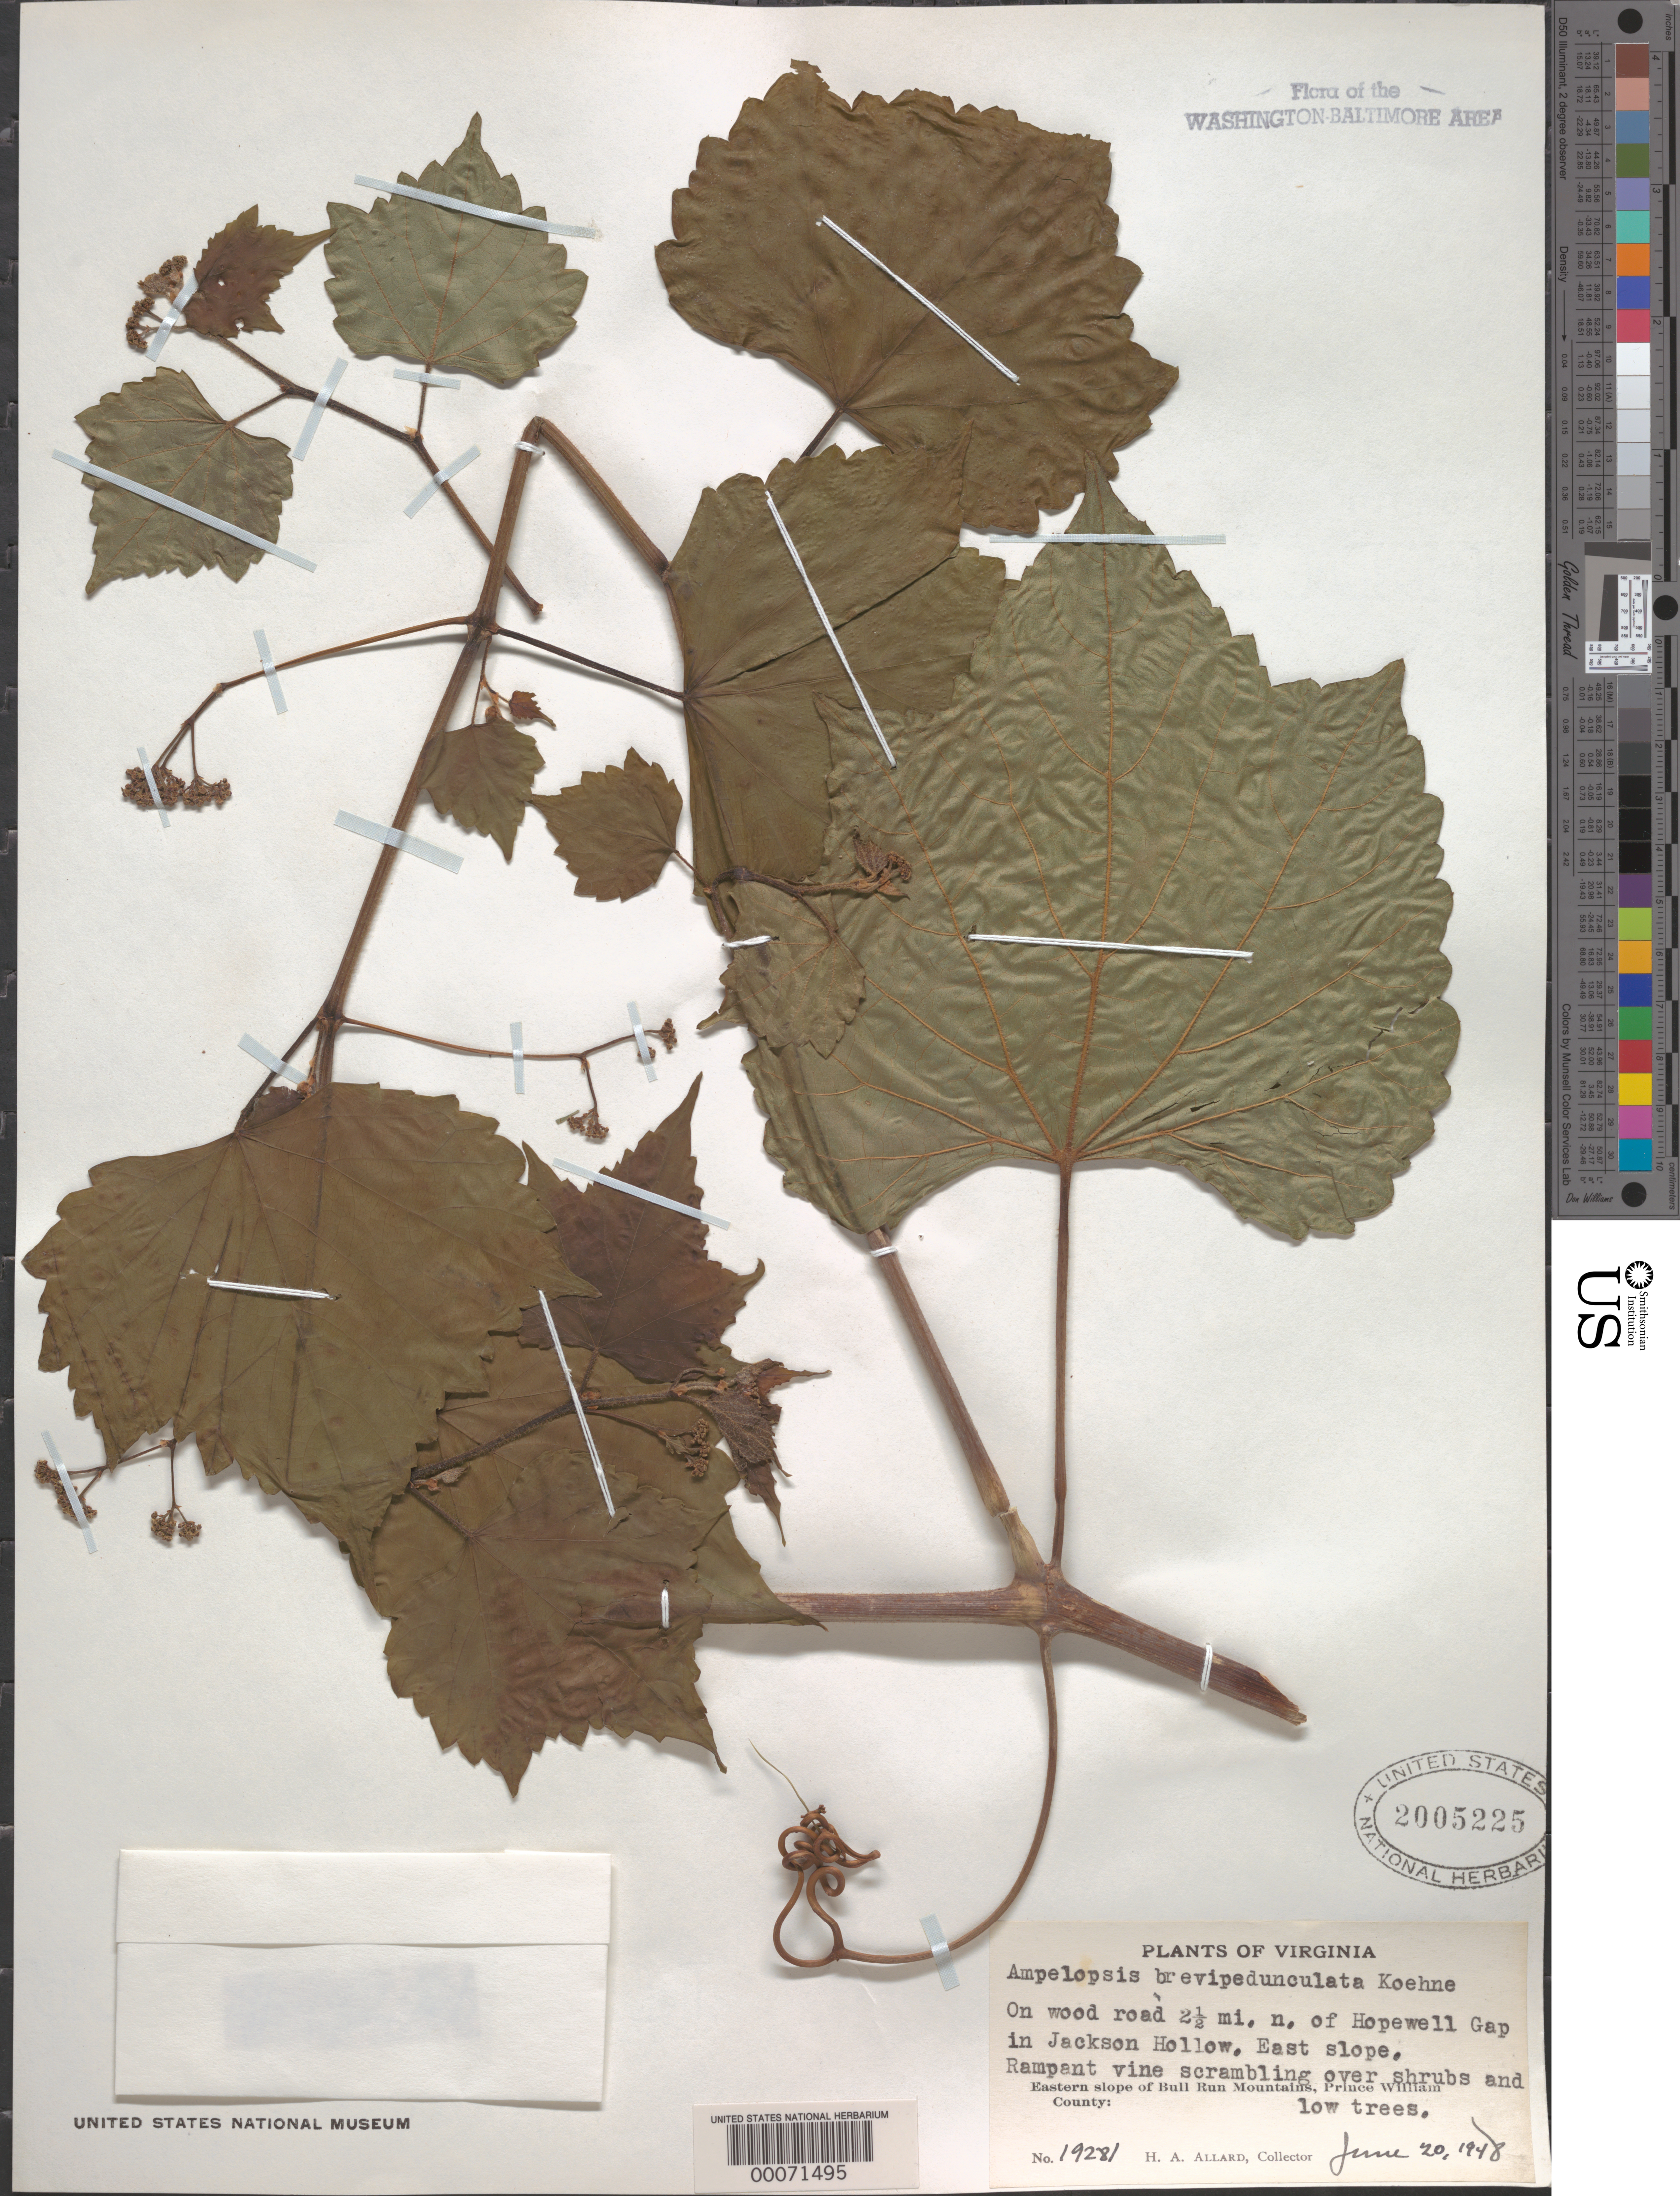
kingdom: Plantae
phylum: Tracheophyta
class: Magnoliopsida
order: Vitales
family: Vitaceae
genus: Ampelopsis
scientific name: Ampelopsis brevipedunculata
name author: (Maxim.) Trautv.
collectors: H. A. Allard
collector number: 129281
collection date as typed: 20 Jun 1948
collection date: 1948-06-20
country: United States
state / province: Virginia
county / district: Prince William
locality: Jackson Hollow, north of Hopewell Gap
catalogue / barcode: US 2005225